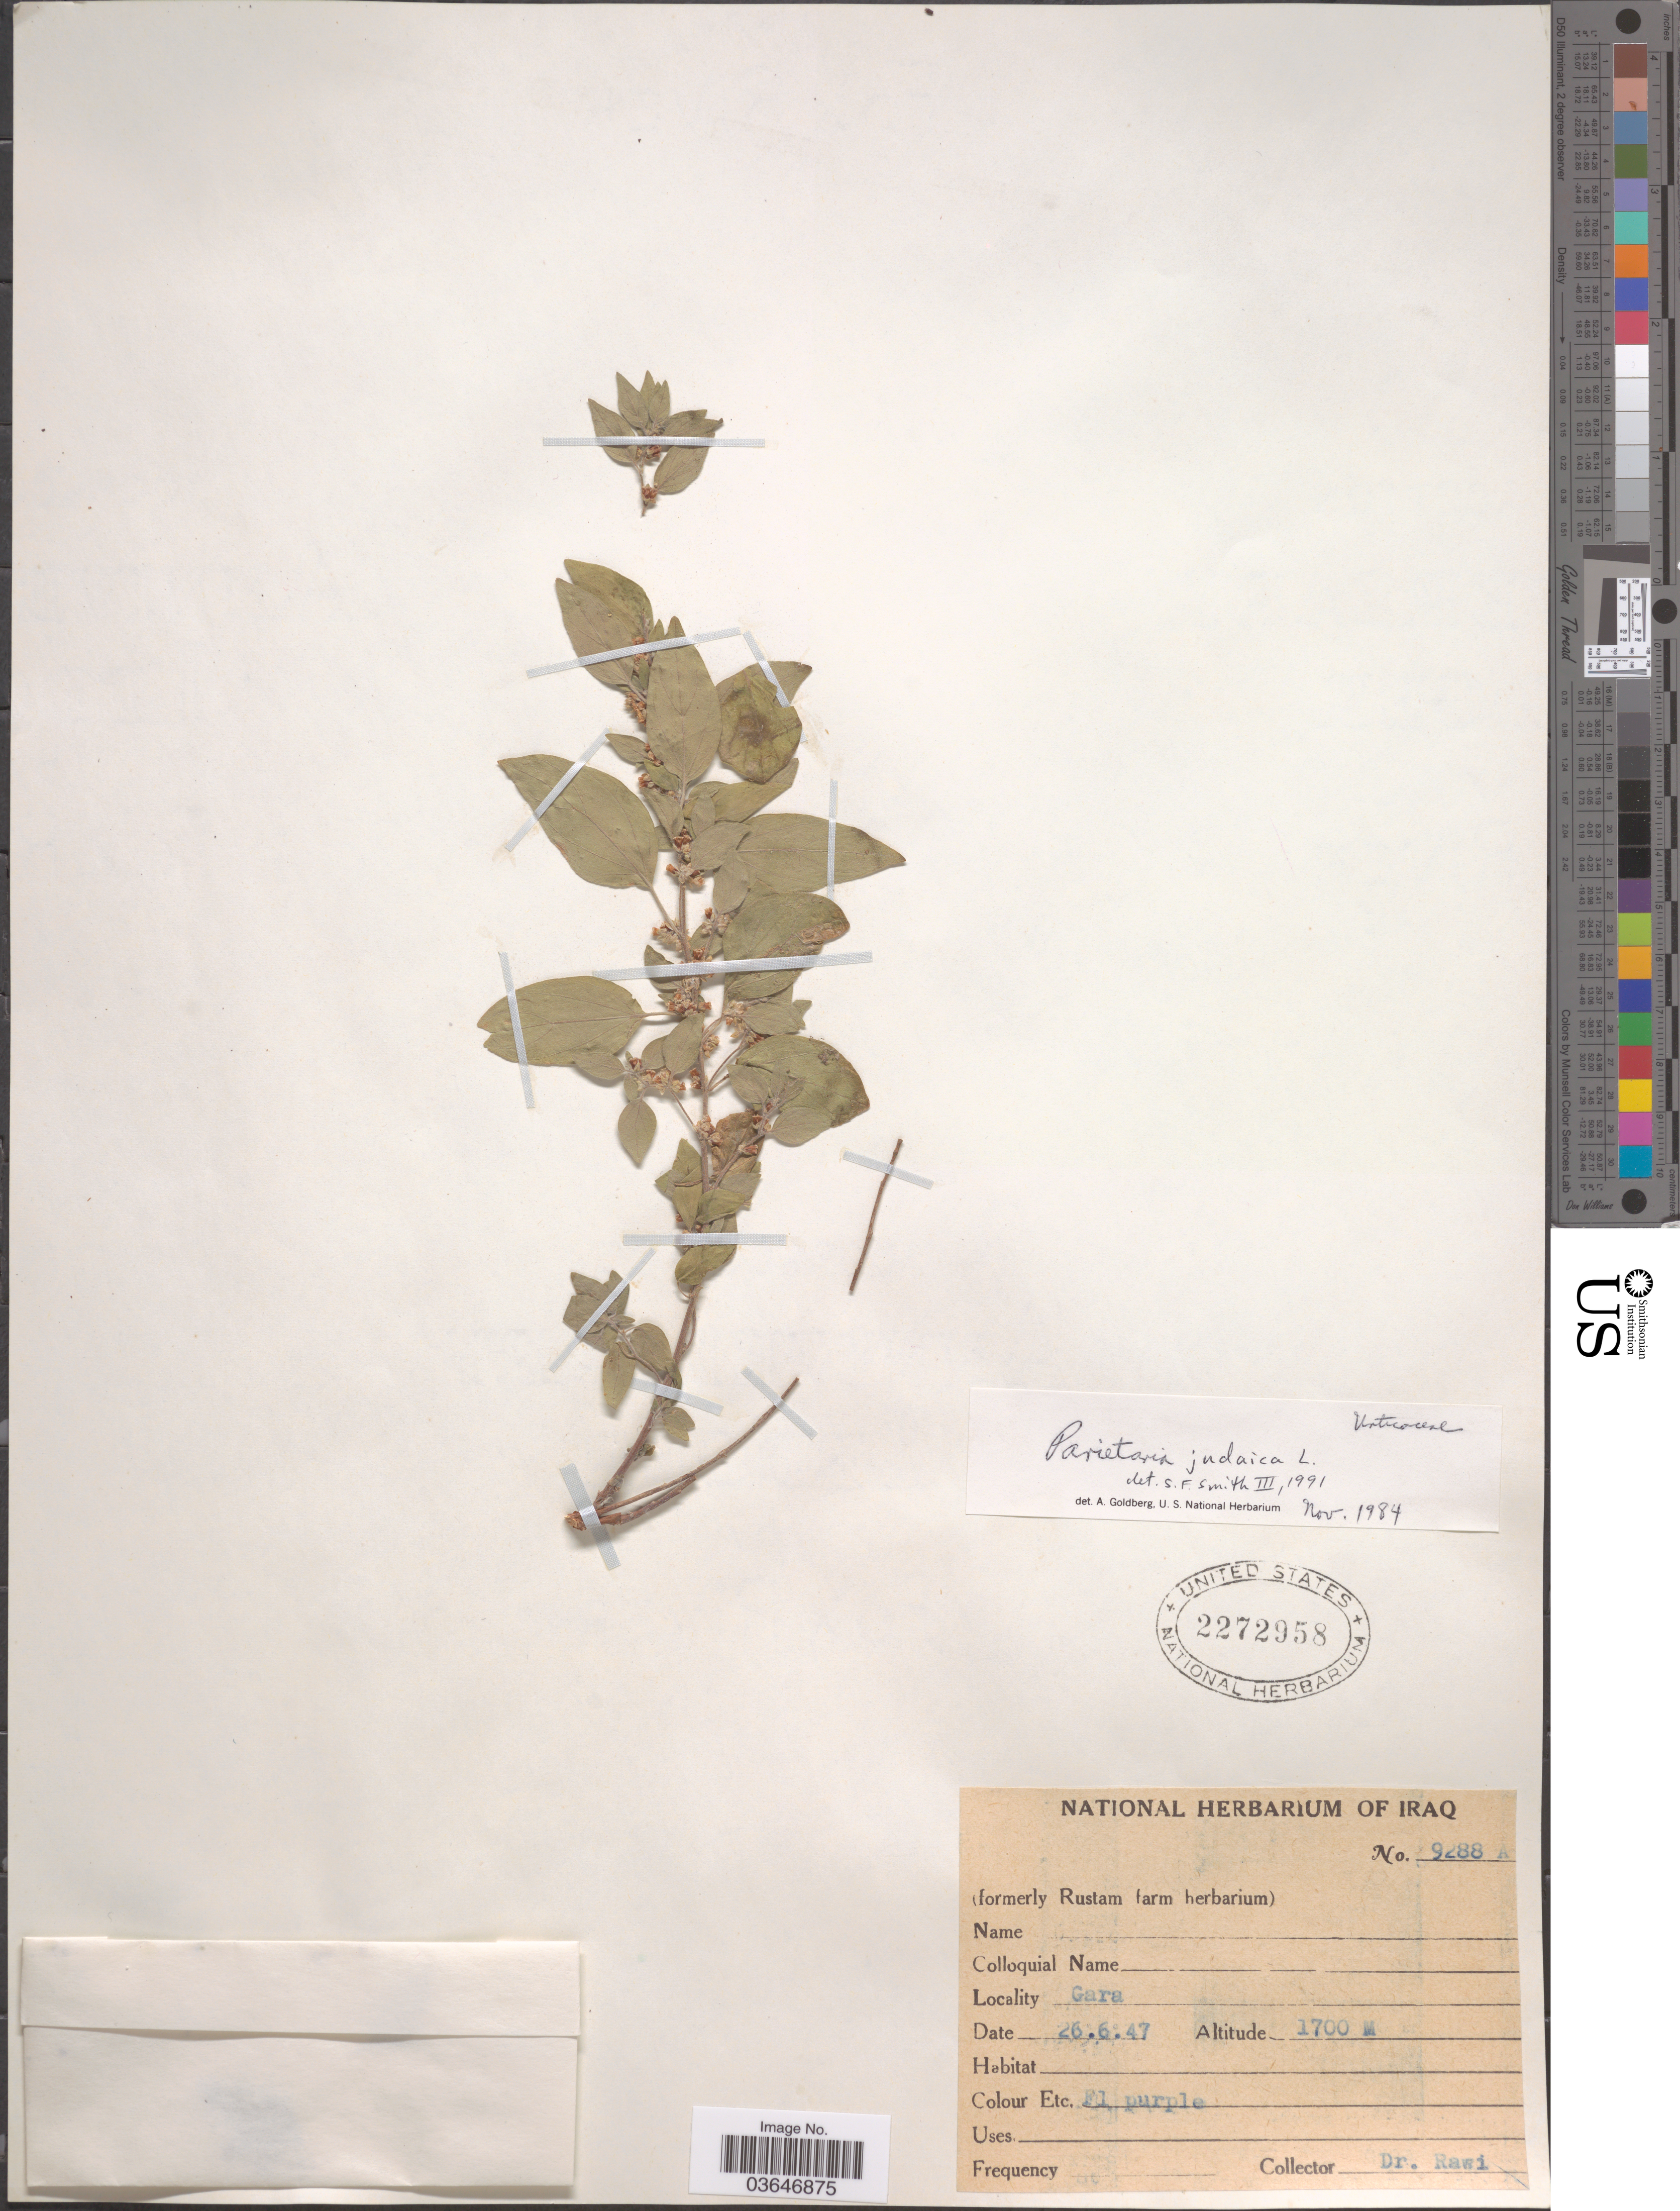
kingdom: Plantae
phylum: Tracheophyta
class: Magnoliopsida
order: Rosales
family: Urticaceae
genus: Parietaria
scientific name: Parietaria judaica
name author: L.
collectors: -. Rawi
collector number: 9288A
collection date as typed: Transcribed d/m/y: 26/6/47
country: Iraq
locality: Gara.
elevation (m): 1700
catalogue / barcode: US 2272958